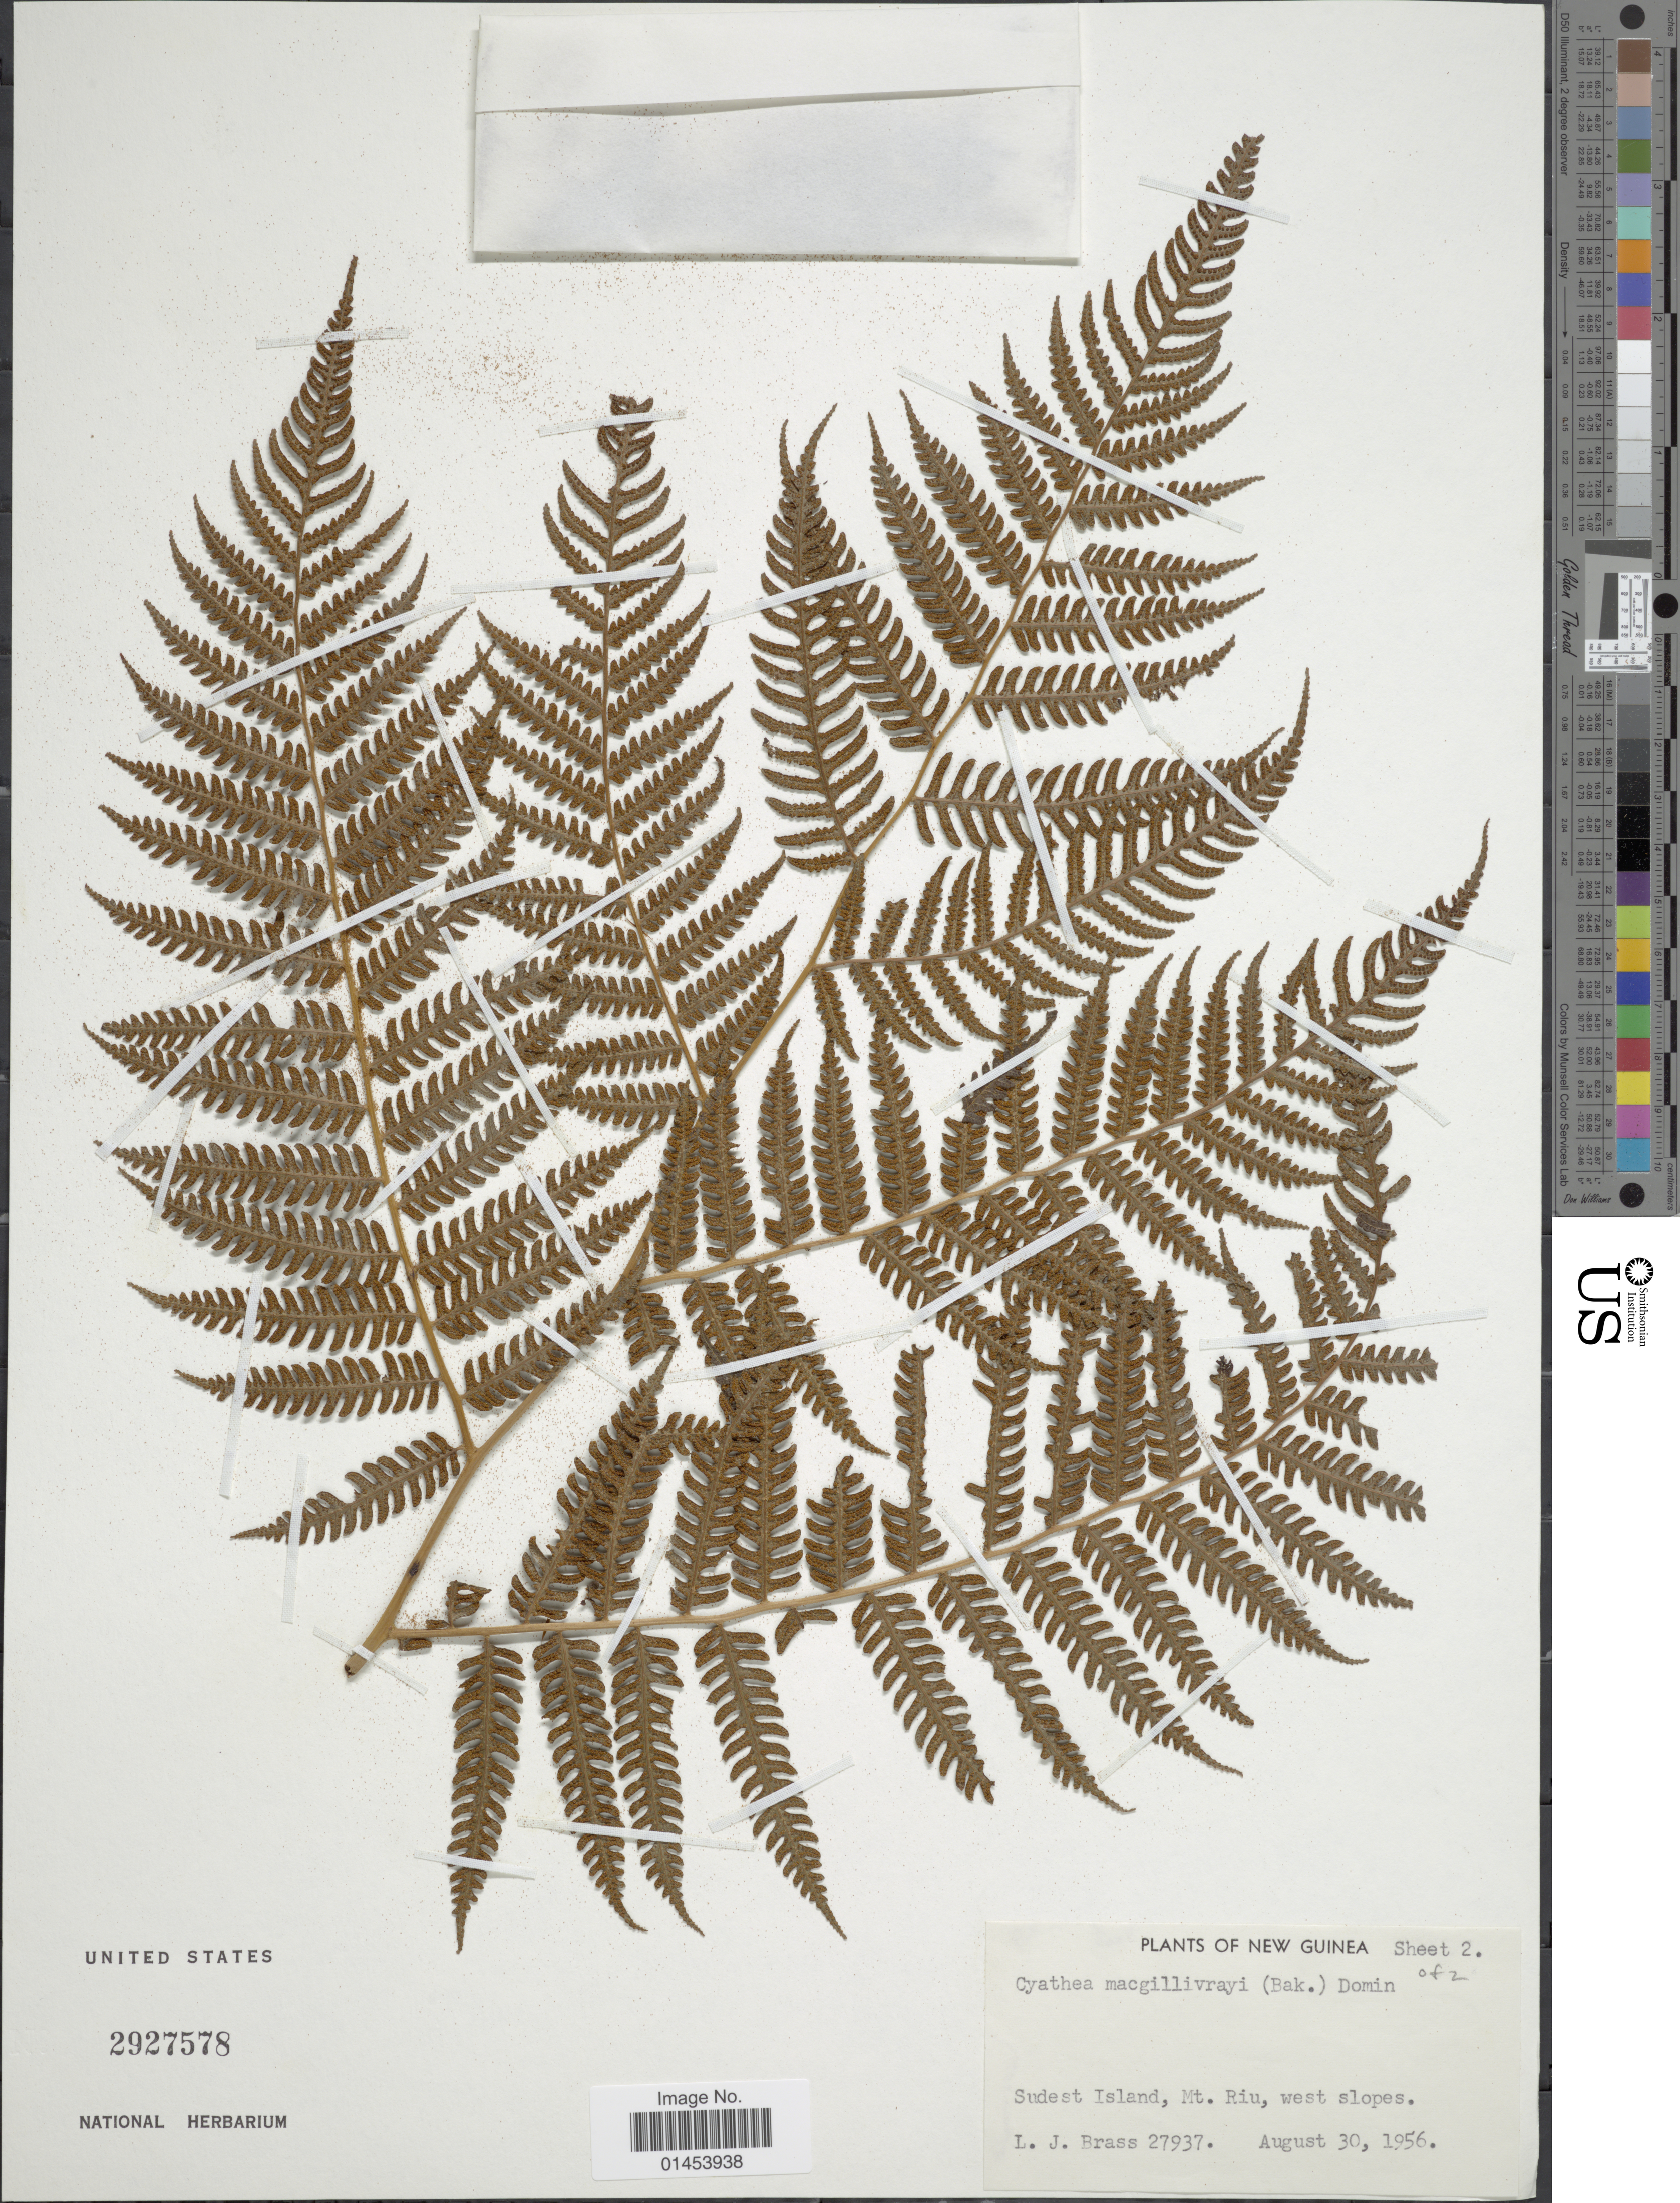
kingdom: Plantae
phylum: Tracheophyta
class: Polypodiopsida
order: Cyatheales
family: Cyatheaceae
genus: Cyathea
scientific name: Cyathea macgillivrayi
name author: (Baker) Domin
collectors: L. J. Brass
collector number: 27937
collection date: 1956-08-30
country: Papua New Guinea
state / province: Milne Bay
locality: New Guinea. Sudest Island, Mt. Riu, west slopes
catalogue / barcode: US 2927578